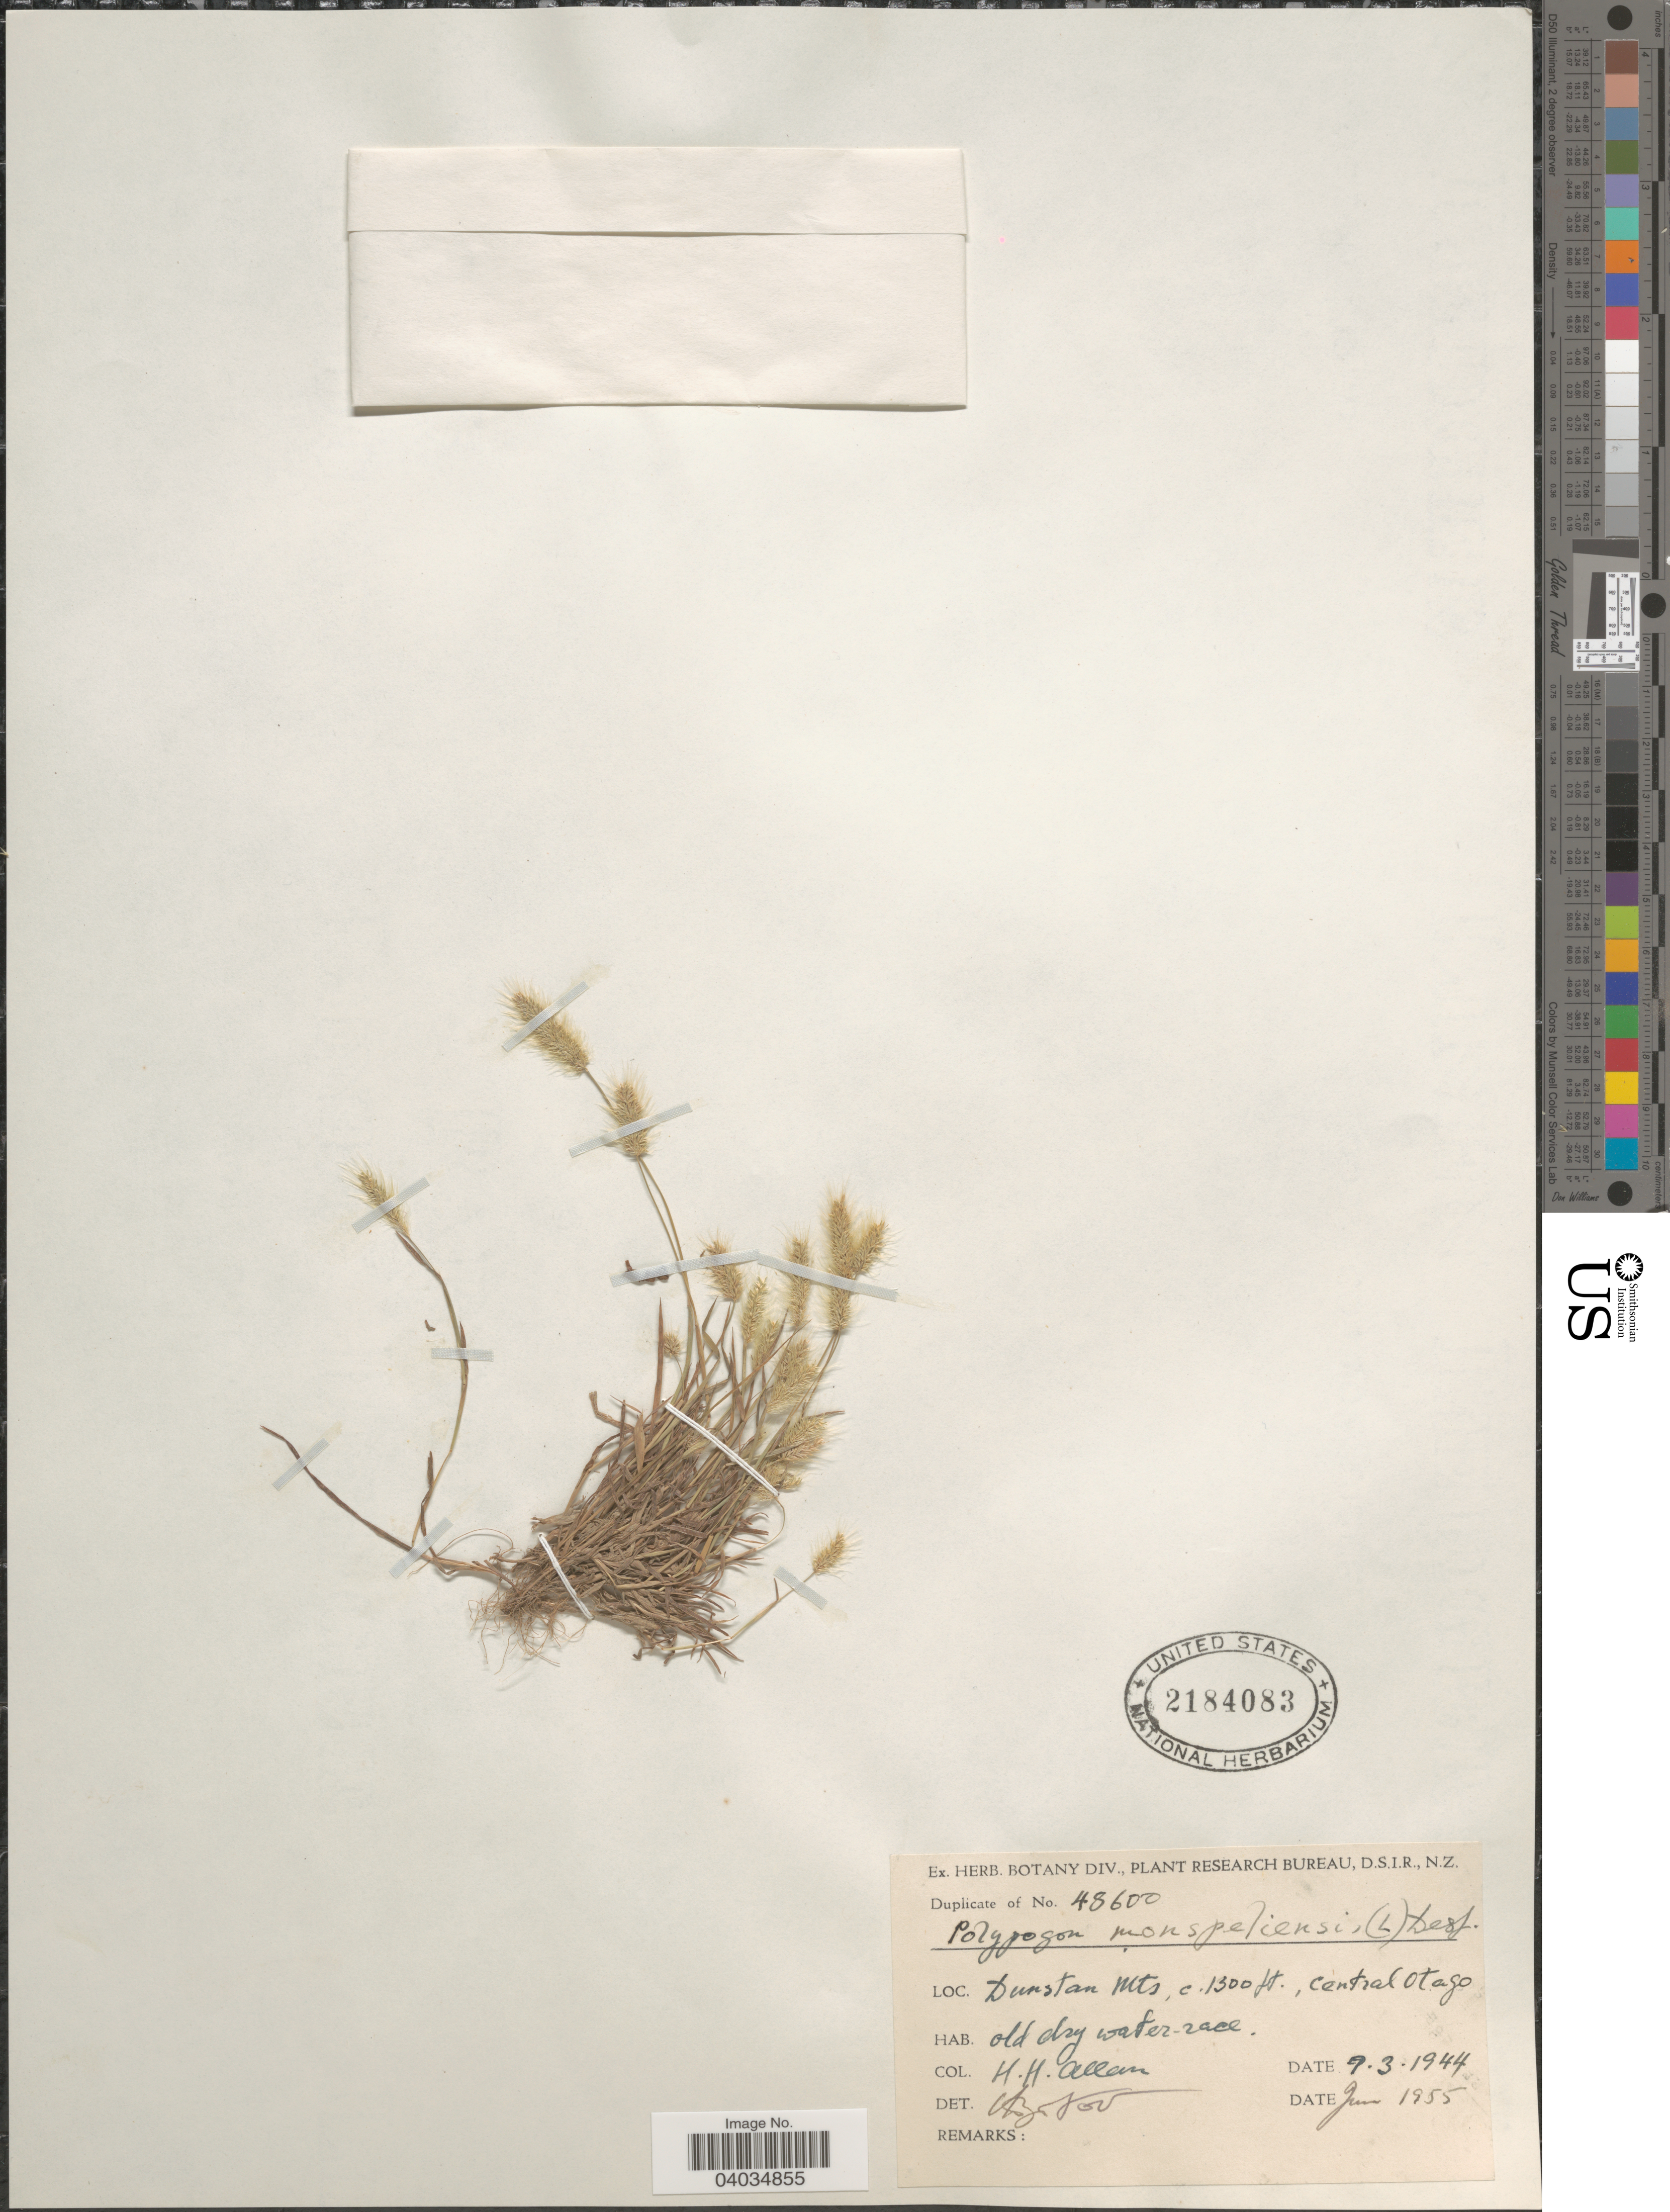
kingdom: Plantae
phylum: Tracheophyta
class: Liliopsida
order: Poales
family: Poaceae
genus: Polypogon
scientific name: Polypogon monspeliensis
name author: (L.) Desf.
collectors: H. Allan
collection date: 1944-03-09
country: New Zealand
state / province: Otago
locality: Dunstan Mts, Central Otago.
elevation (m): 396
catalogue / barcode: US 2184083